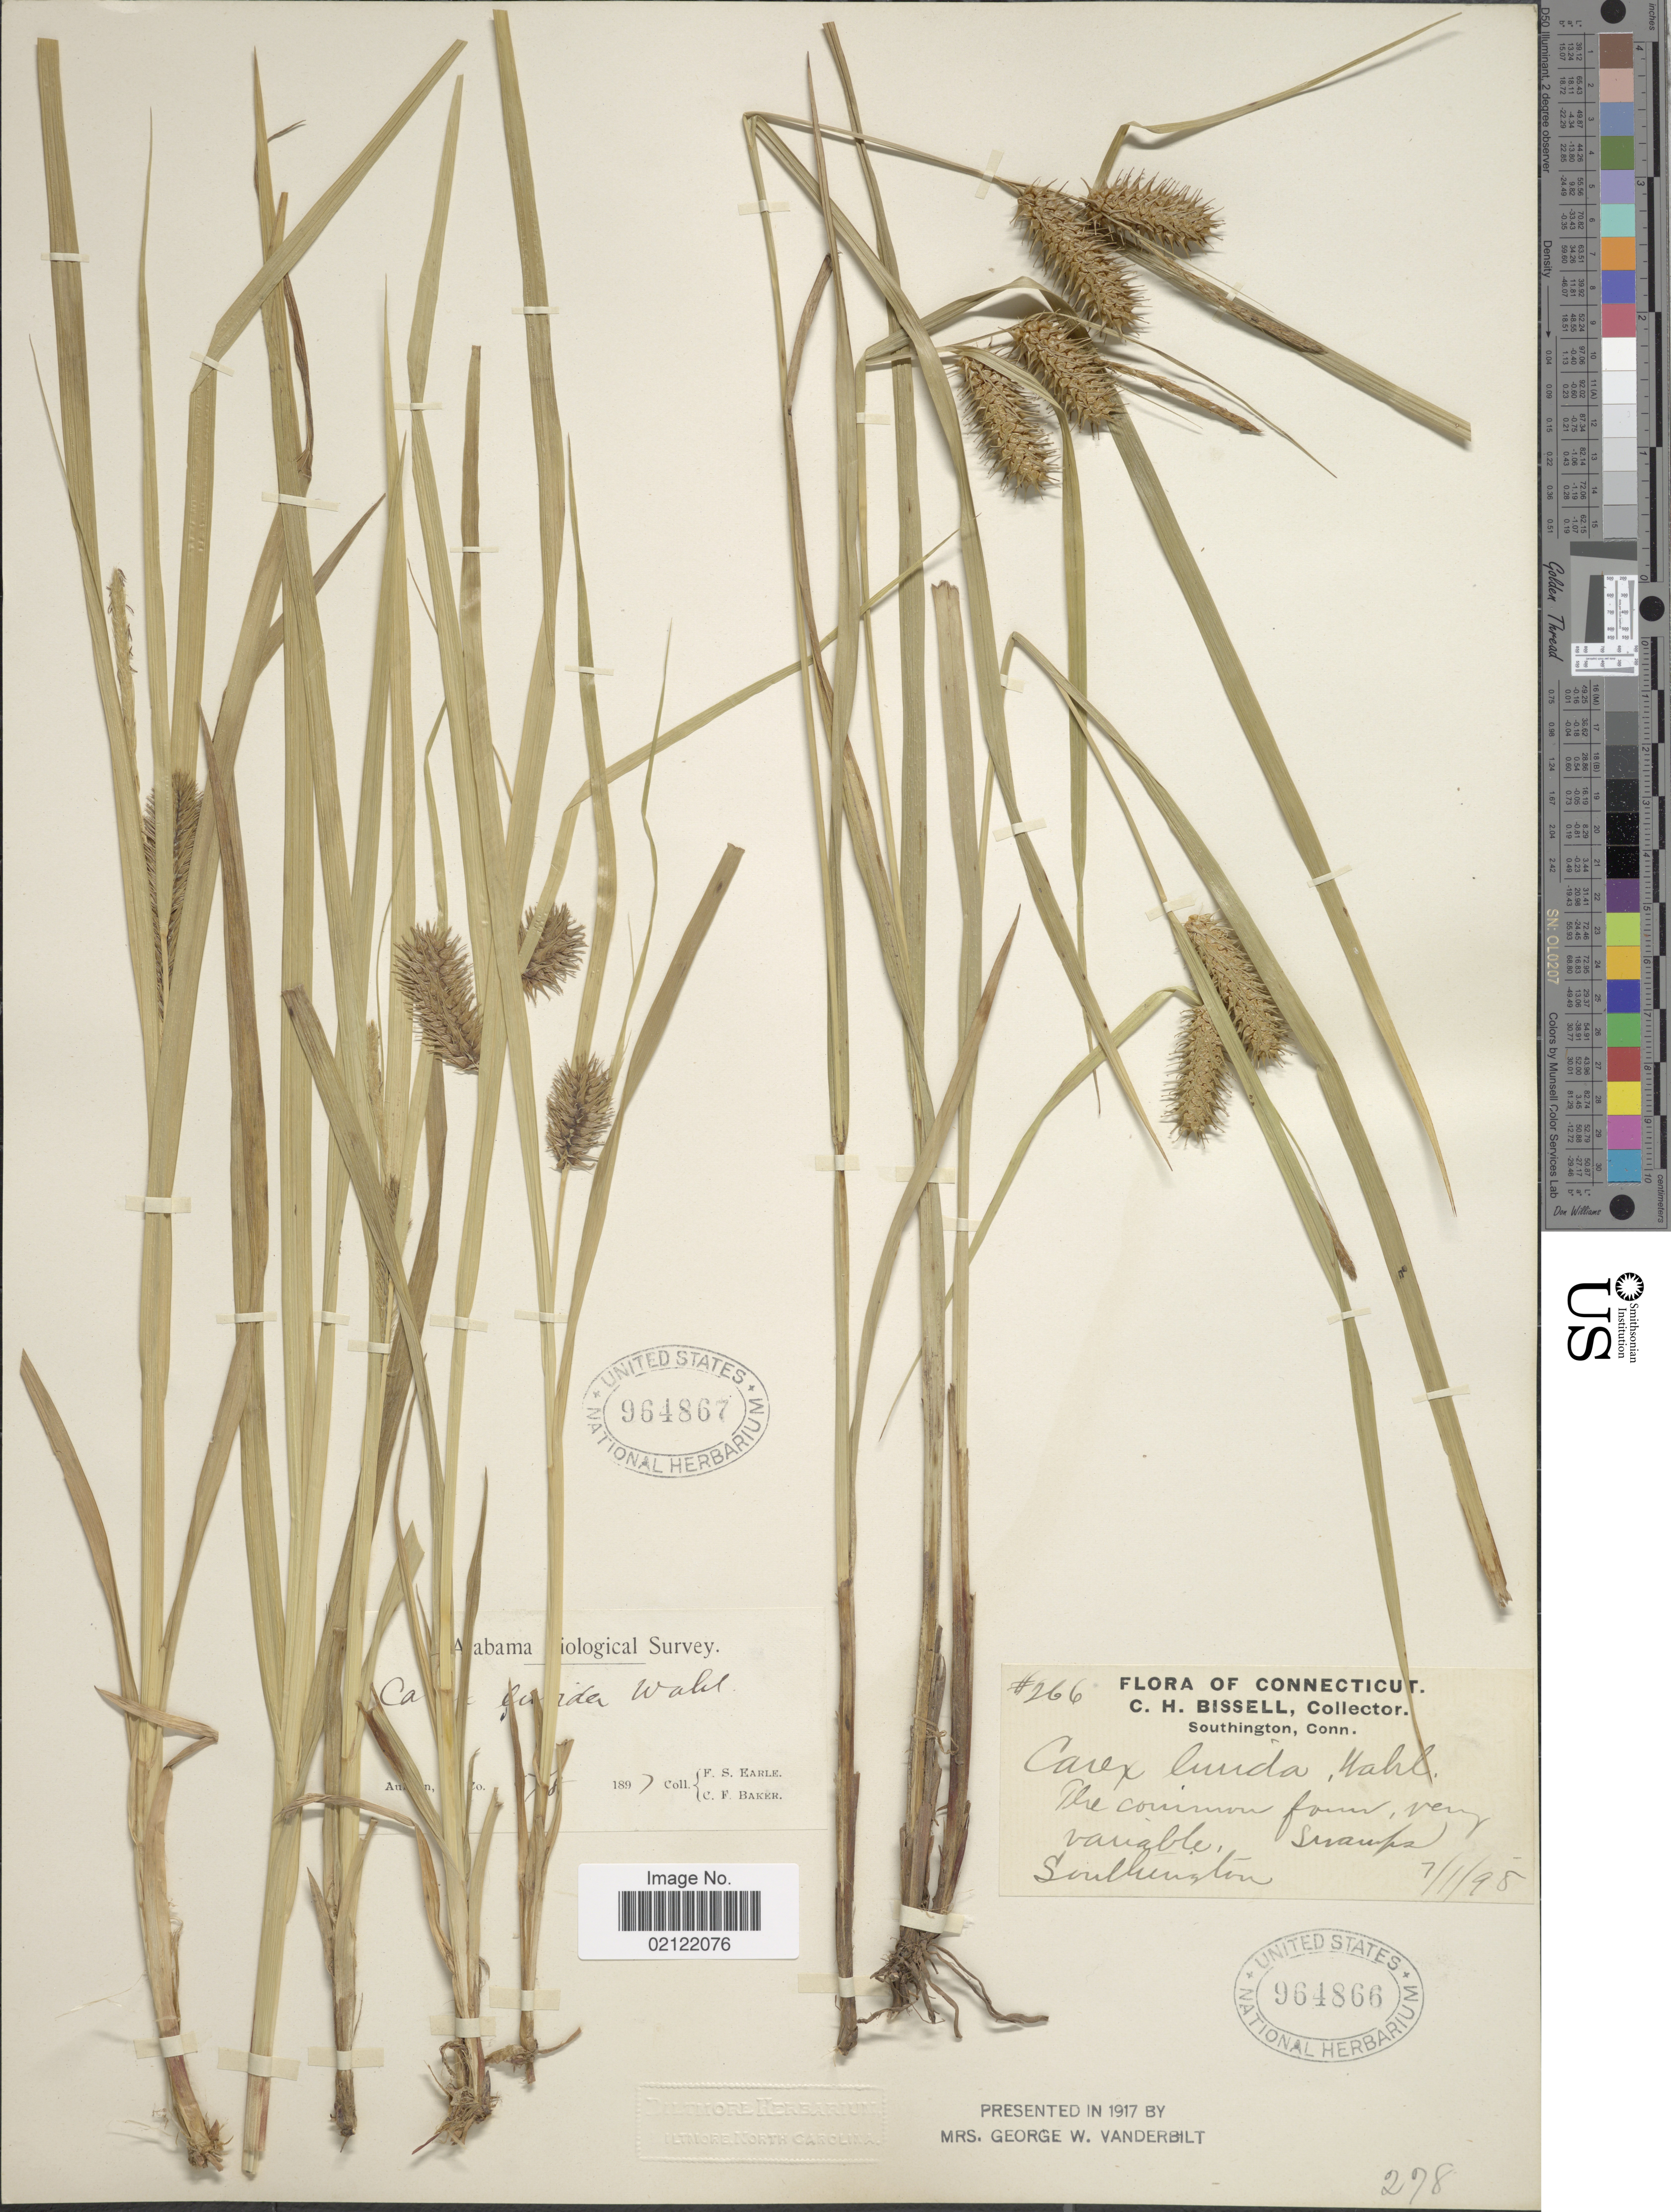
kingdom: Plantae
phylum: Tracheophyta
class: Liliopsida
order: Poales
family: Cyperaceae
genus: Carex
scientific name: Carex lurida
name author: Wahlenb.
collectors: F. S. Earle & C. F. Baker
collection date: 1897-07-08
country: United States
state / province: Alabama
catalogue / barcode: US 964867-2